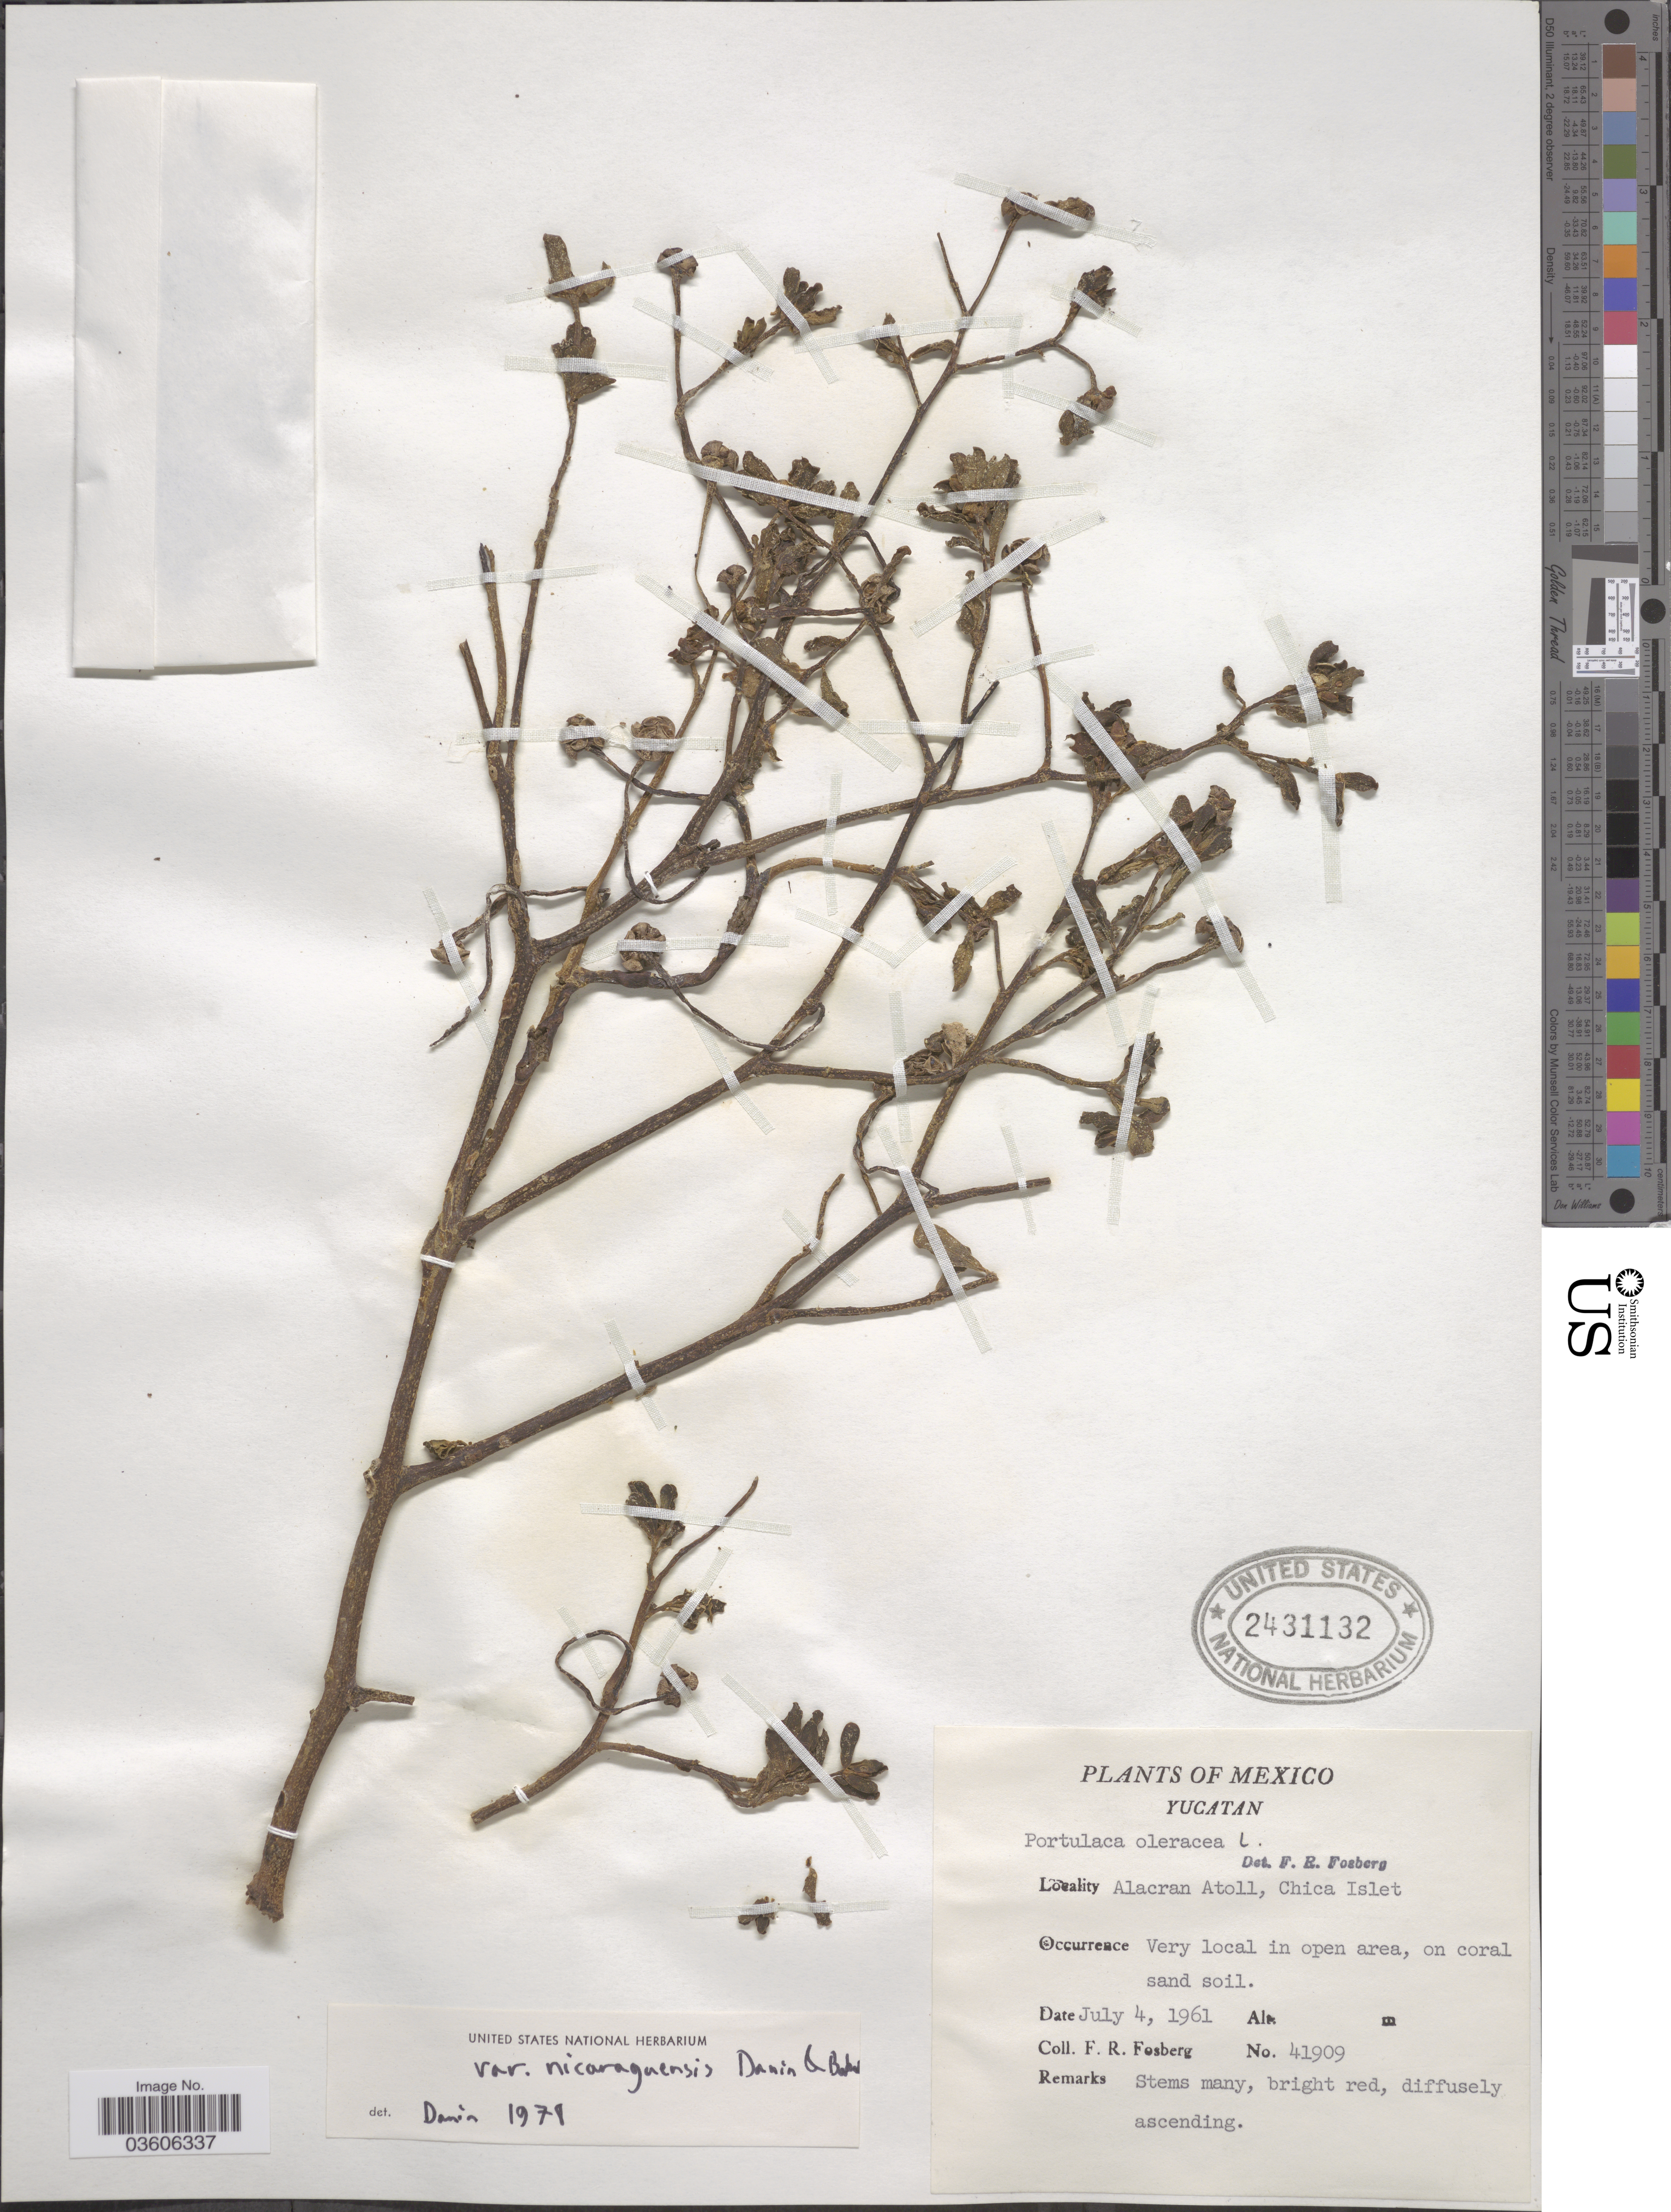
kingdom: Plantae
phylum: Tracheophyta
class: Magnoliopsida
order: Caryophyllales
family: Portulacaceae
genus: Portulaca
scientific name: Portulaca oleracea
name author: L.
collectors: F. R. Fosberg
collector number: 41909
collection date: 1961-07-04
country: Mexico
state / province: Yucatán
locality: Alacran Atoll, Chica Islet.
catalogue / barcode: US 2431132